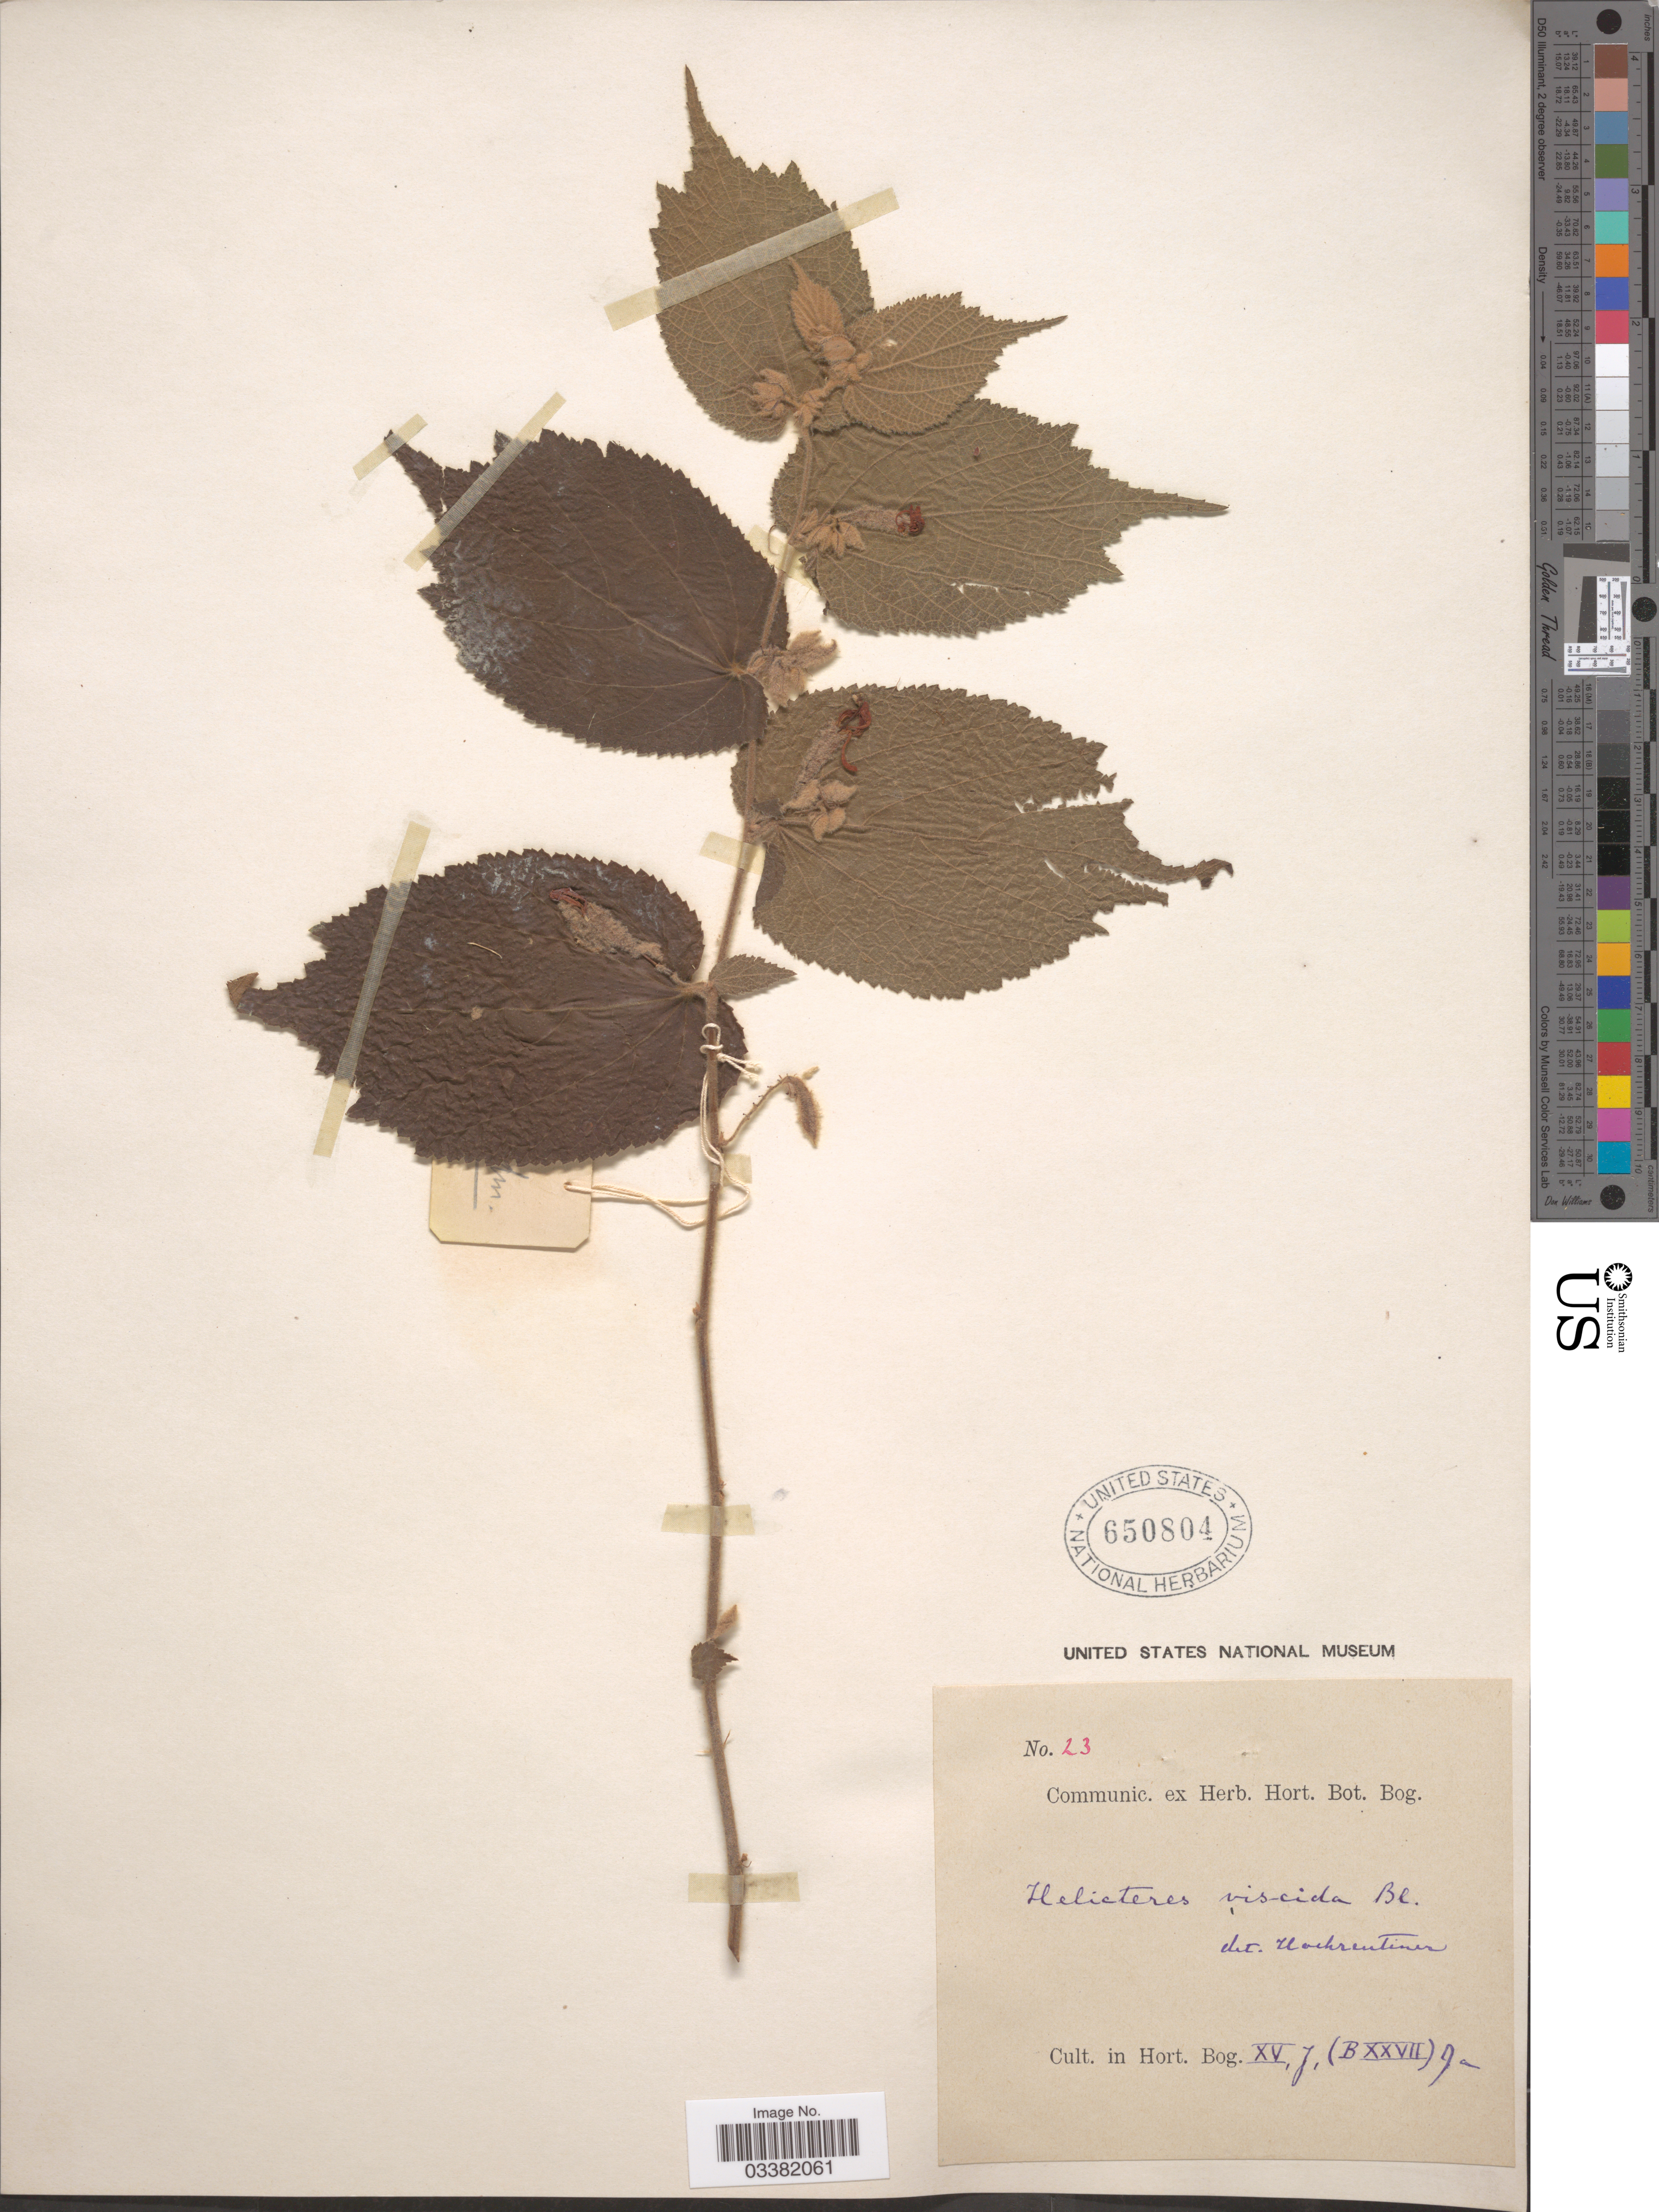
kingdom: Plantae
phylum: Tracheophyta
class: Magnoliopsida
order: Malvales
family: Malvaceae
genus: Helicteres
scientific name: Helicteres viscida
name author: Blume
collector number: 23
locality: Cult. in Hort. Bog. XV, J, (B XXVII) J [interpreted].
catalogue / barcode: US 650804